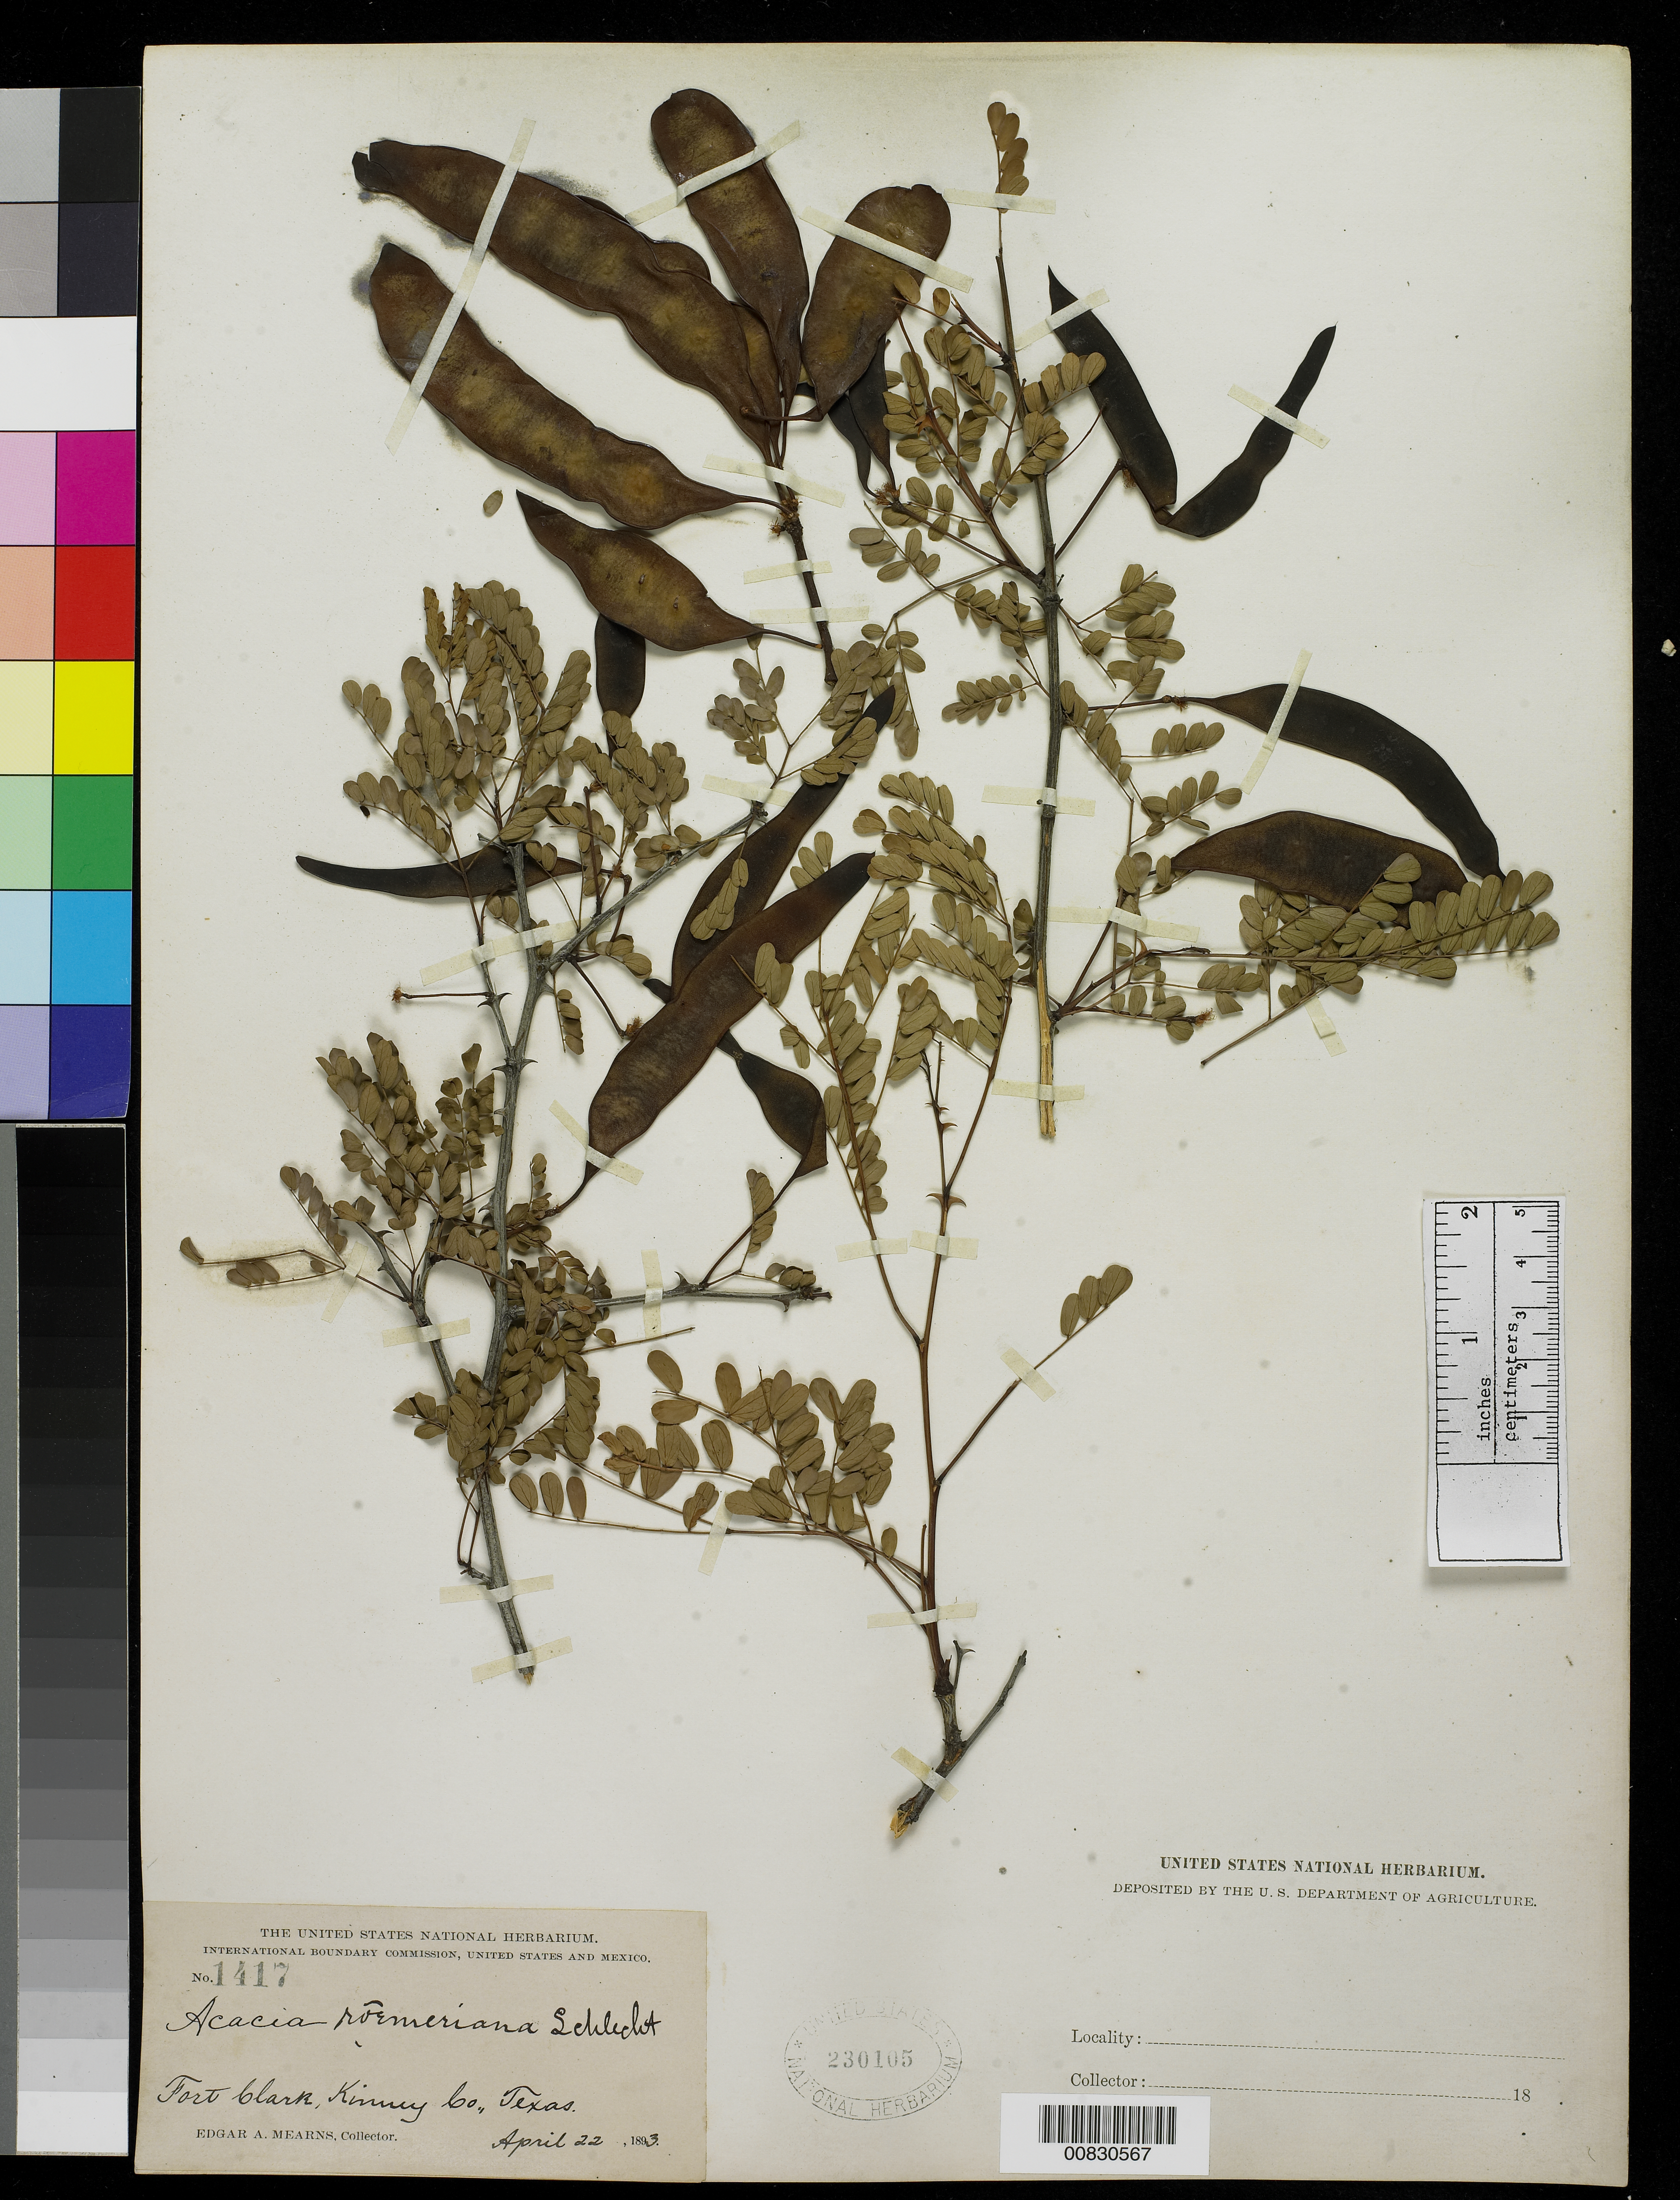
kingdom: Plantae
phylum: Tracheophyta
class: Magnoliopsida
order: Fabales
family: Fabaceae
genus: Senegalia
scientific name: Senegalia roemeriana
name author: (Scheele) Britton & Rose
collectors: E. A. Mearns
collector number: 1417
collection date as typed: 22 Apr 1893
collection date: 1893-04-22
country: United States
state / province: Texas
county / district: Kinney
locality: Fort Clark, Kinney County, Texas.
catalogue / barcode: US 230105